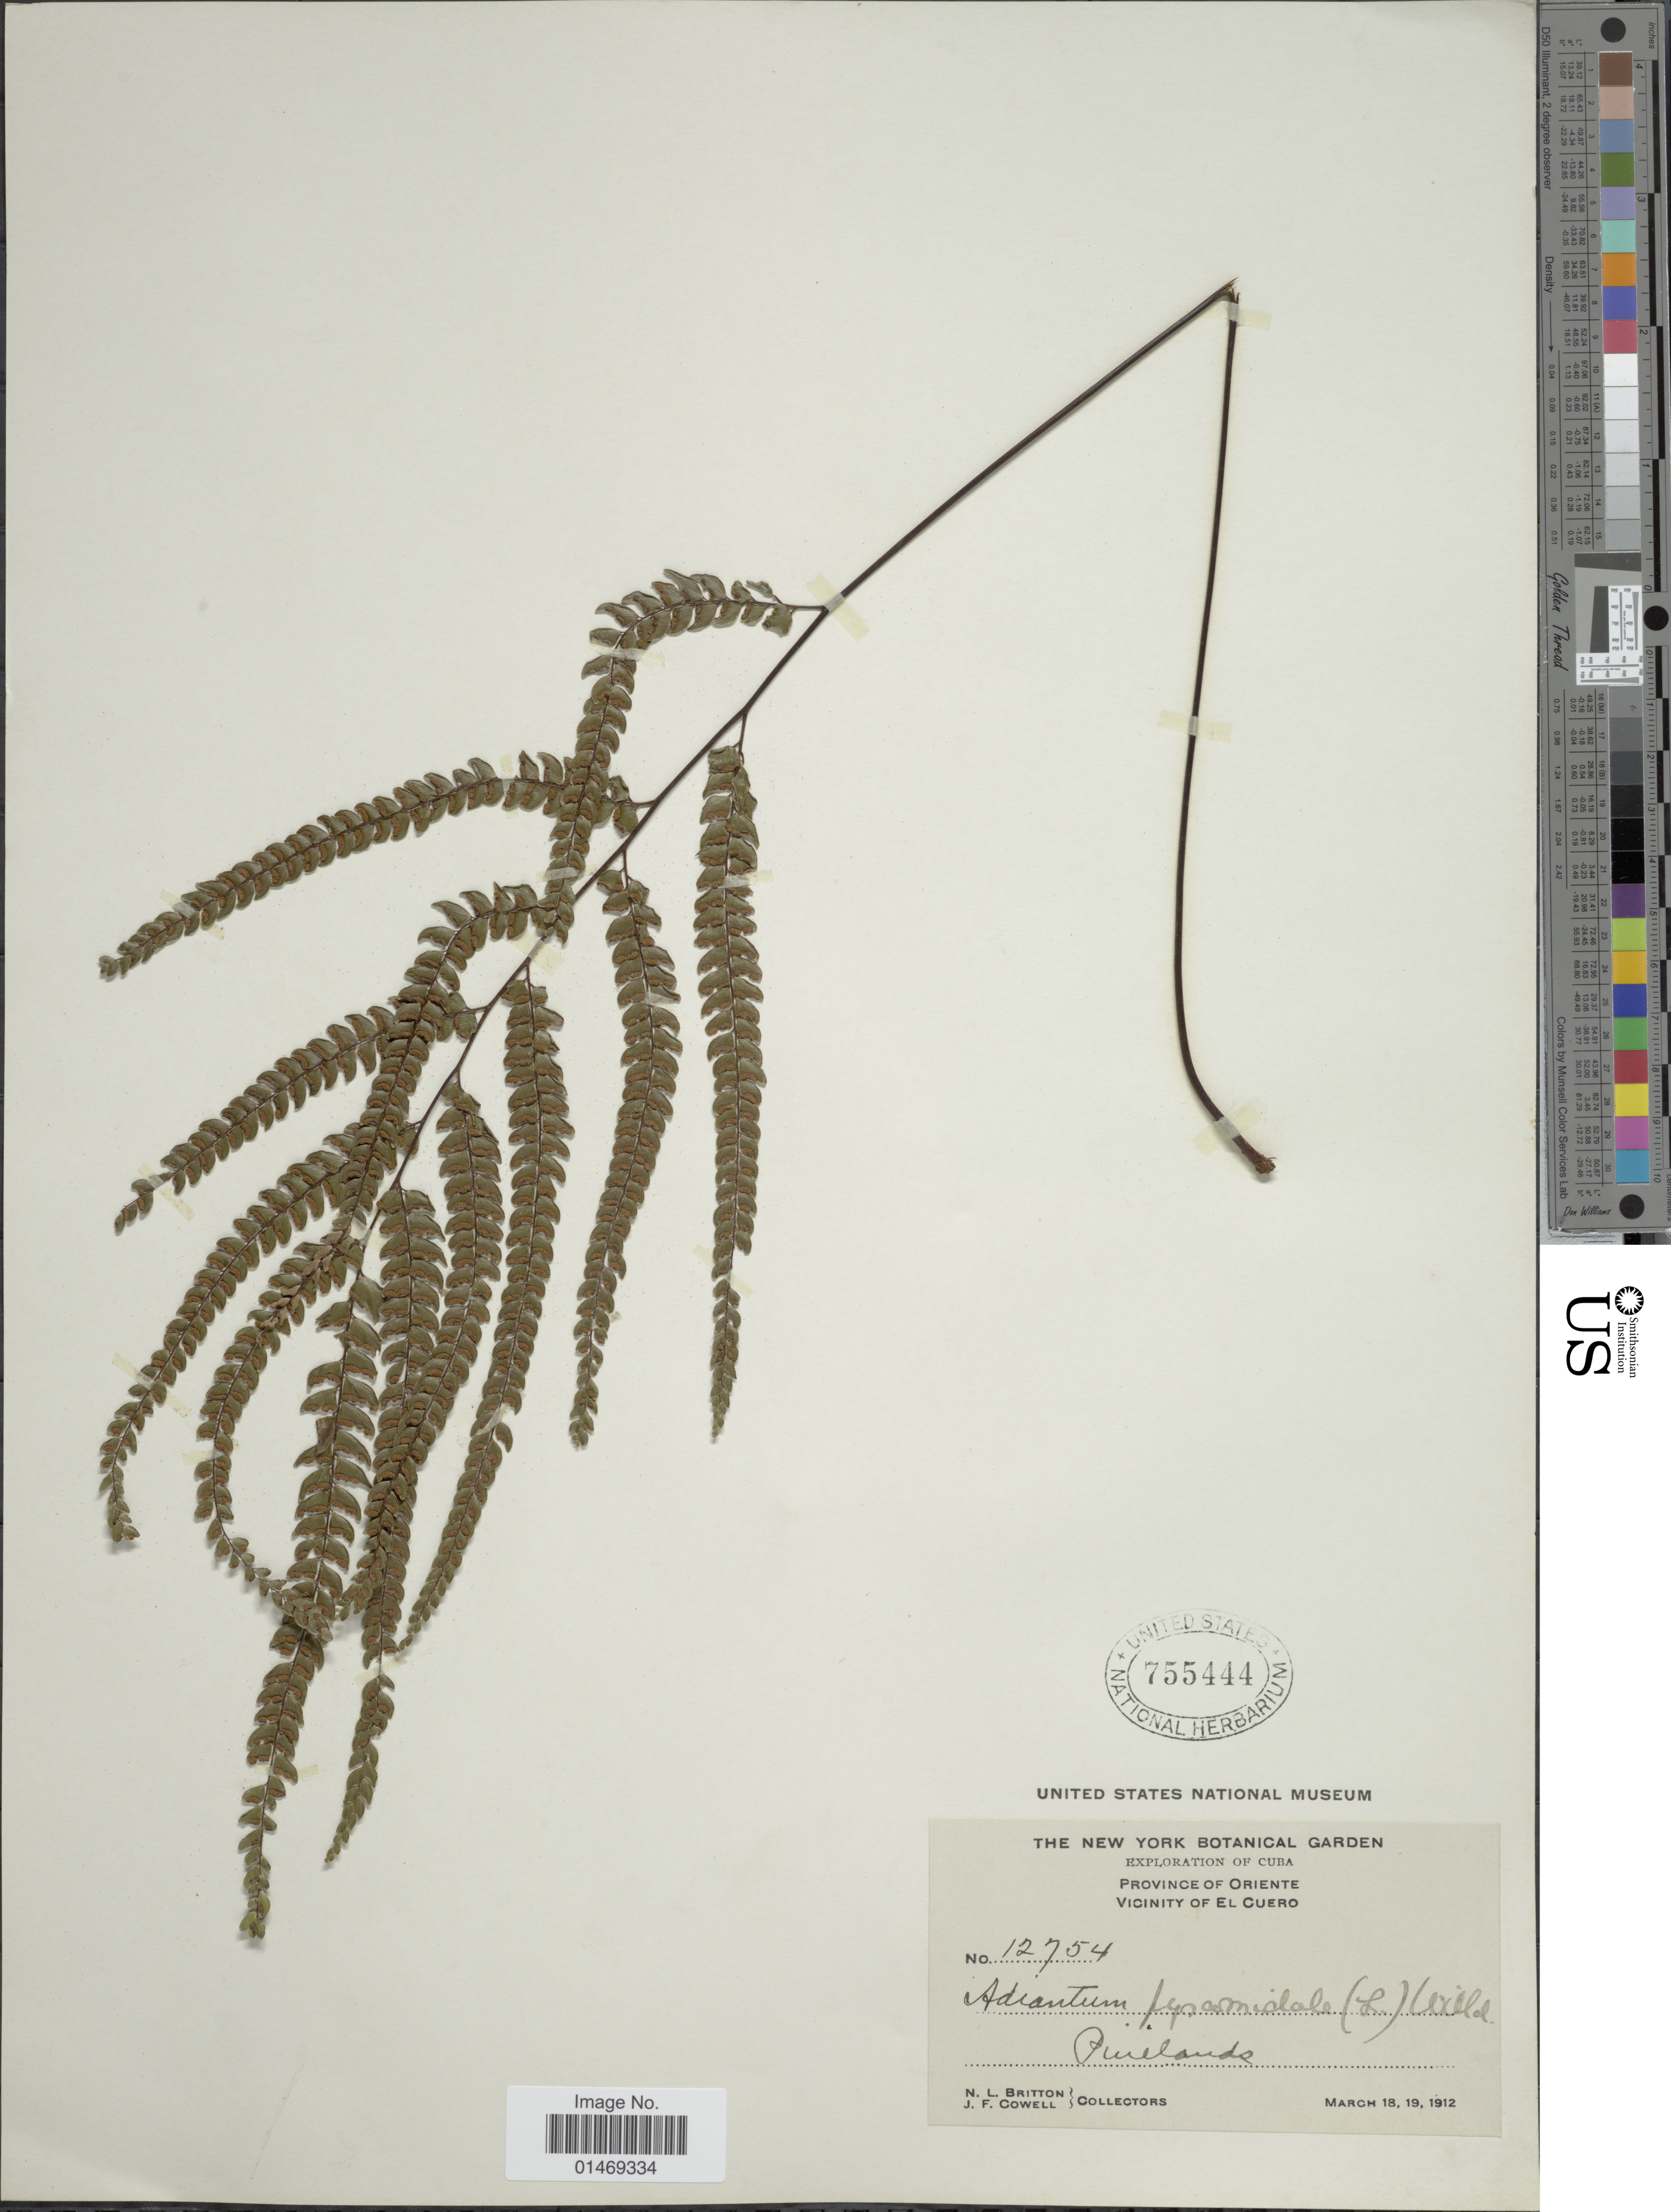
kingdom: Plantae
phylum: Tracheophyta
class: Polypodiopsida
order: Polypodiales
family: Pteridaceae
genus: Adiantum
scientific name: Adiantum pyramidale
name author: (L.) Willd.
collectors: N. Britton & J. F. Cowell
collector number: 12754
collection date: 1912-03-18/1912-03-19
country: Cuba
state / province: Oriente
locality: Vicinity of El cuero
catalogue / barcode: US 755444